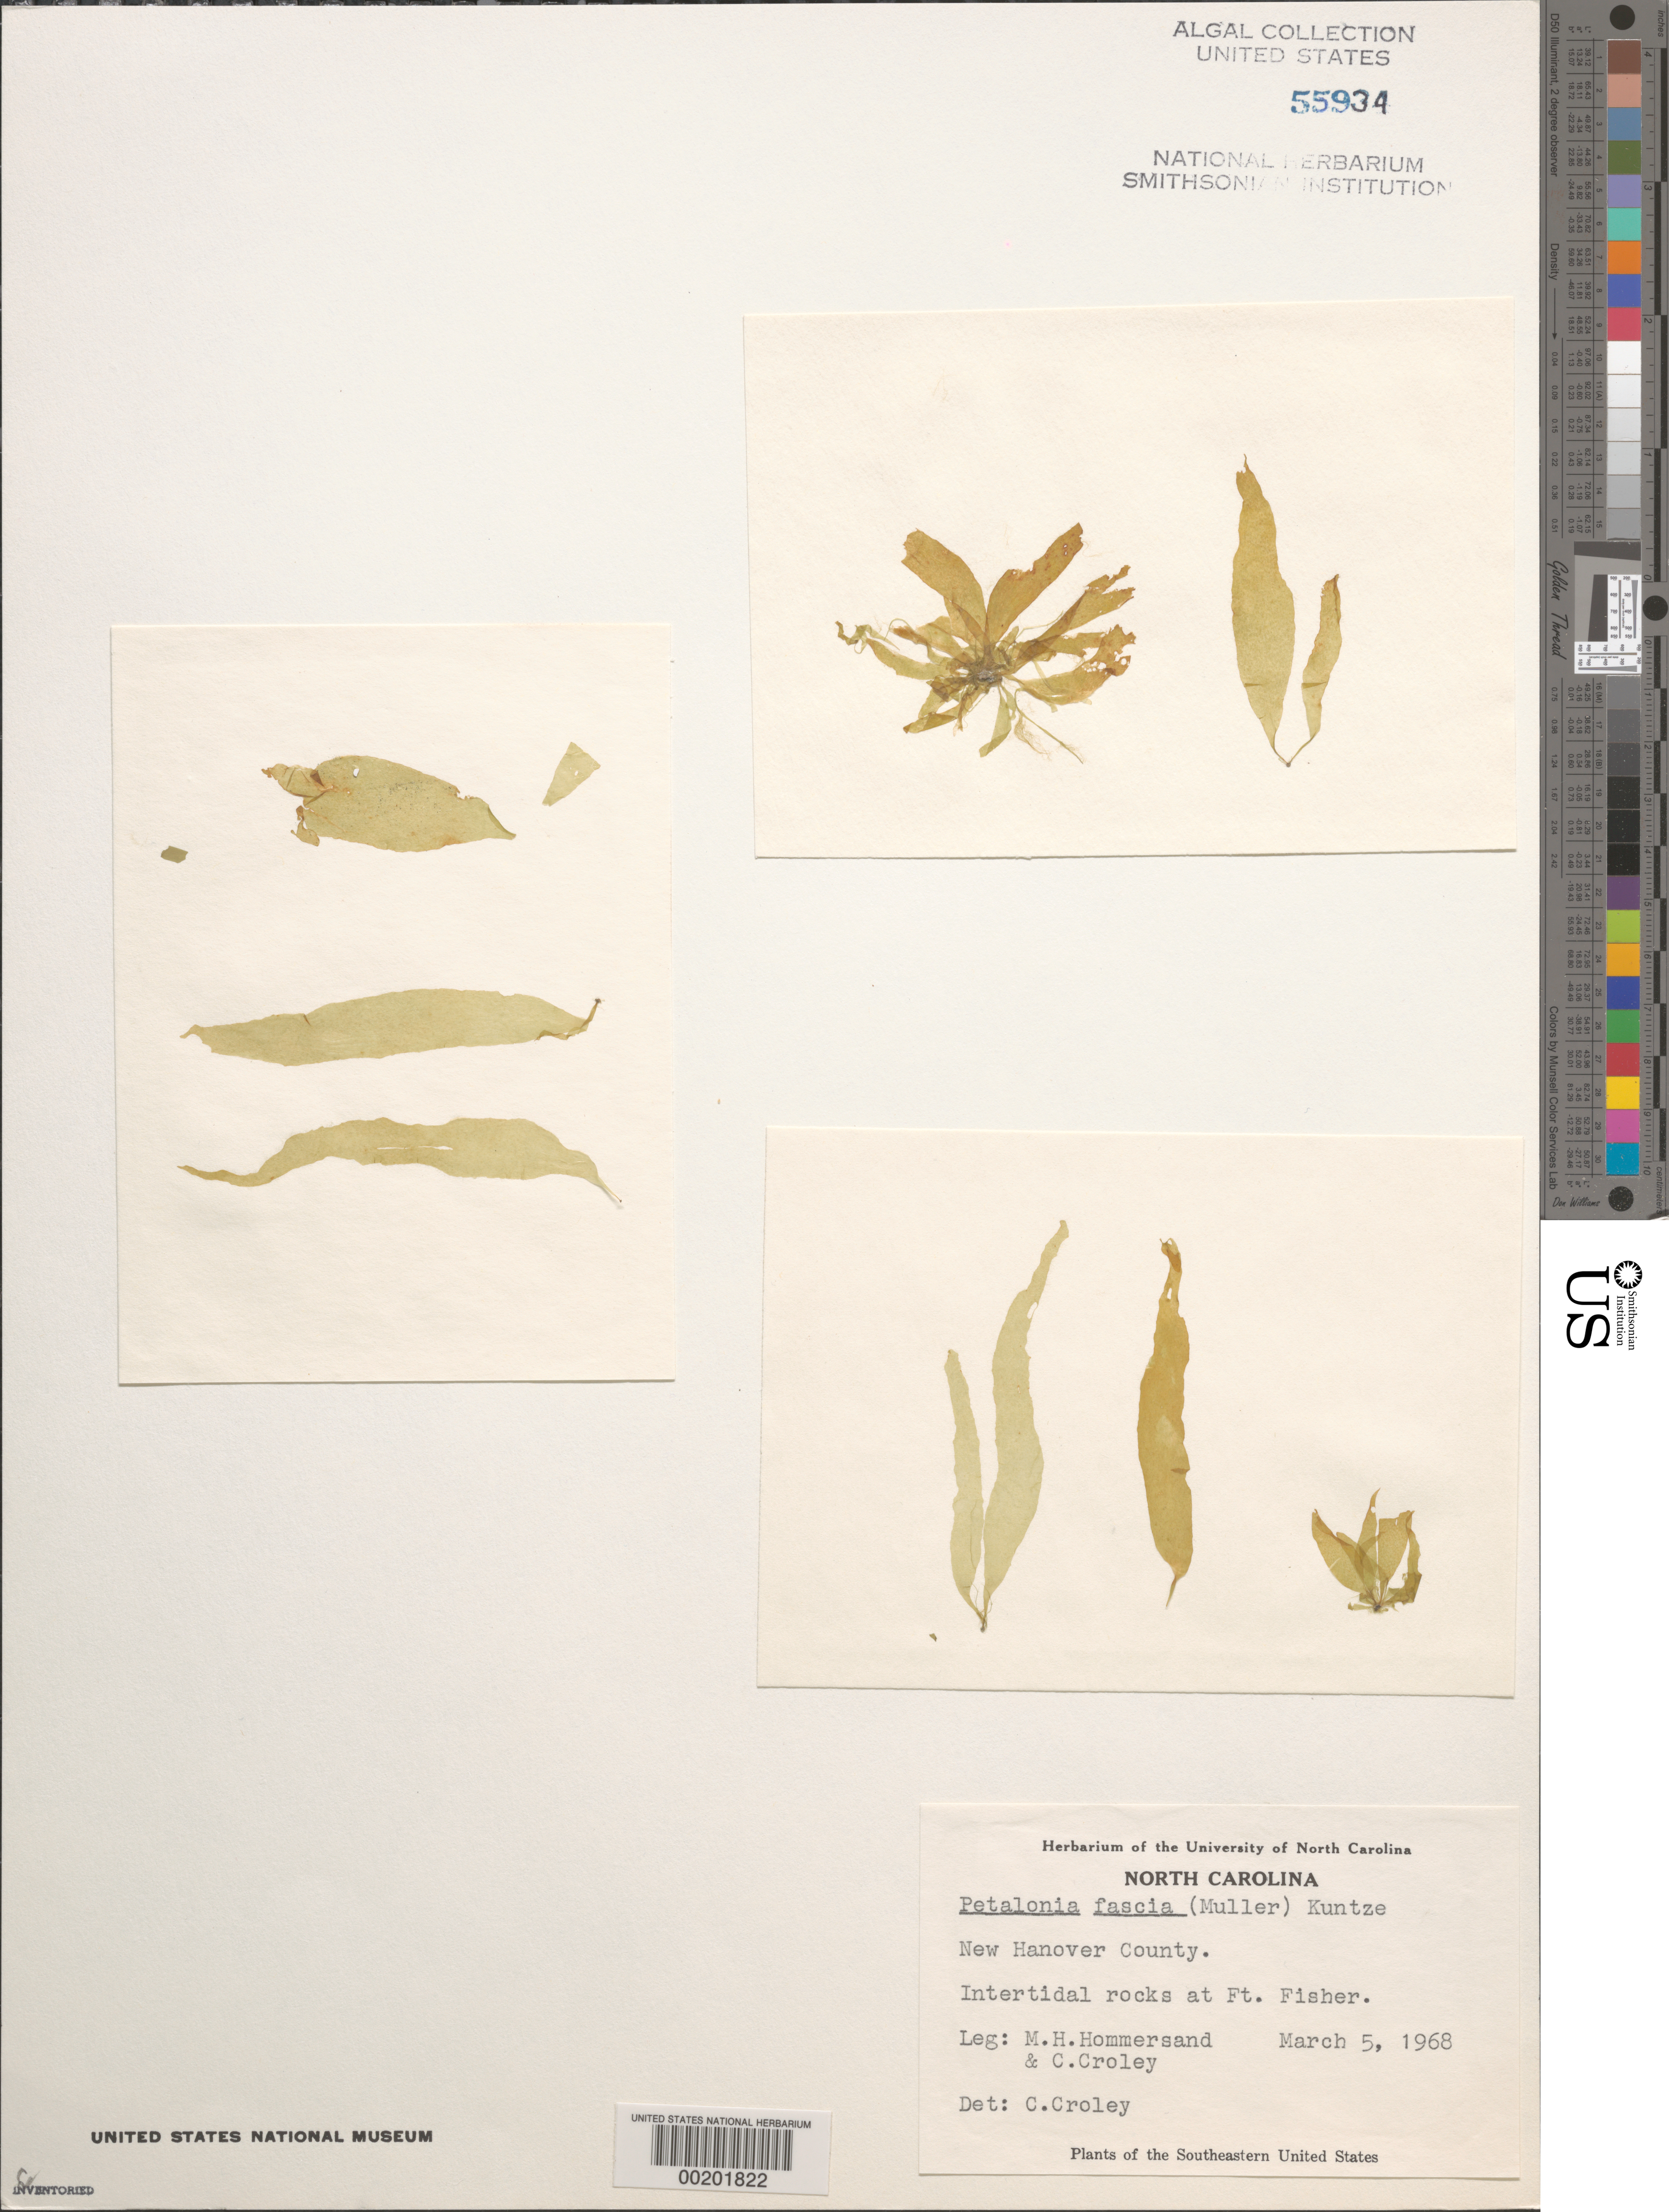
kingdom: Chromista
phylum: Ochrophyta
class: Phaeophyceae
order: Scytosiphonales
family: Scytosiphonaceae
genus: Petalonia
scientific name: Petalonia fascia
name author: (O.F. Müller) Kuntze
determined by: Croley, F. C.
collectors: M. H. Hommersand & F. C. Croley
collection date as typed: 05 Mar 1968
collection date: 1968-03-05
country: United States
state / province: North Carolina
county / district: New Hanover County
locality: Fort Fisher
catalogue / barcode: US 55934